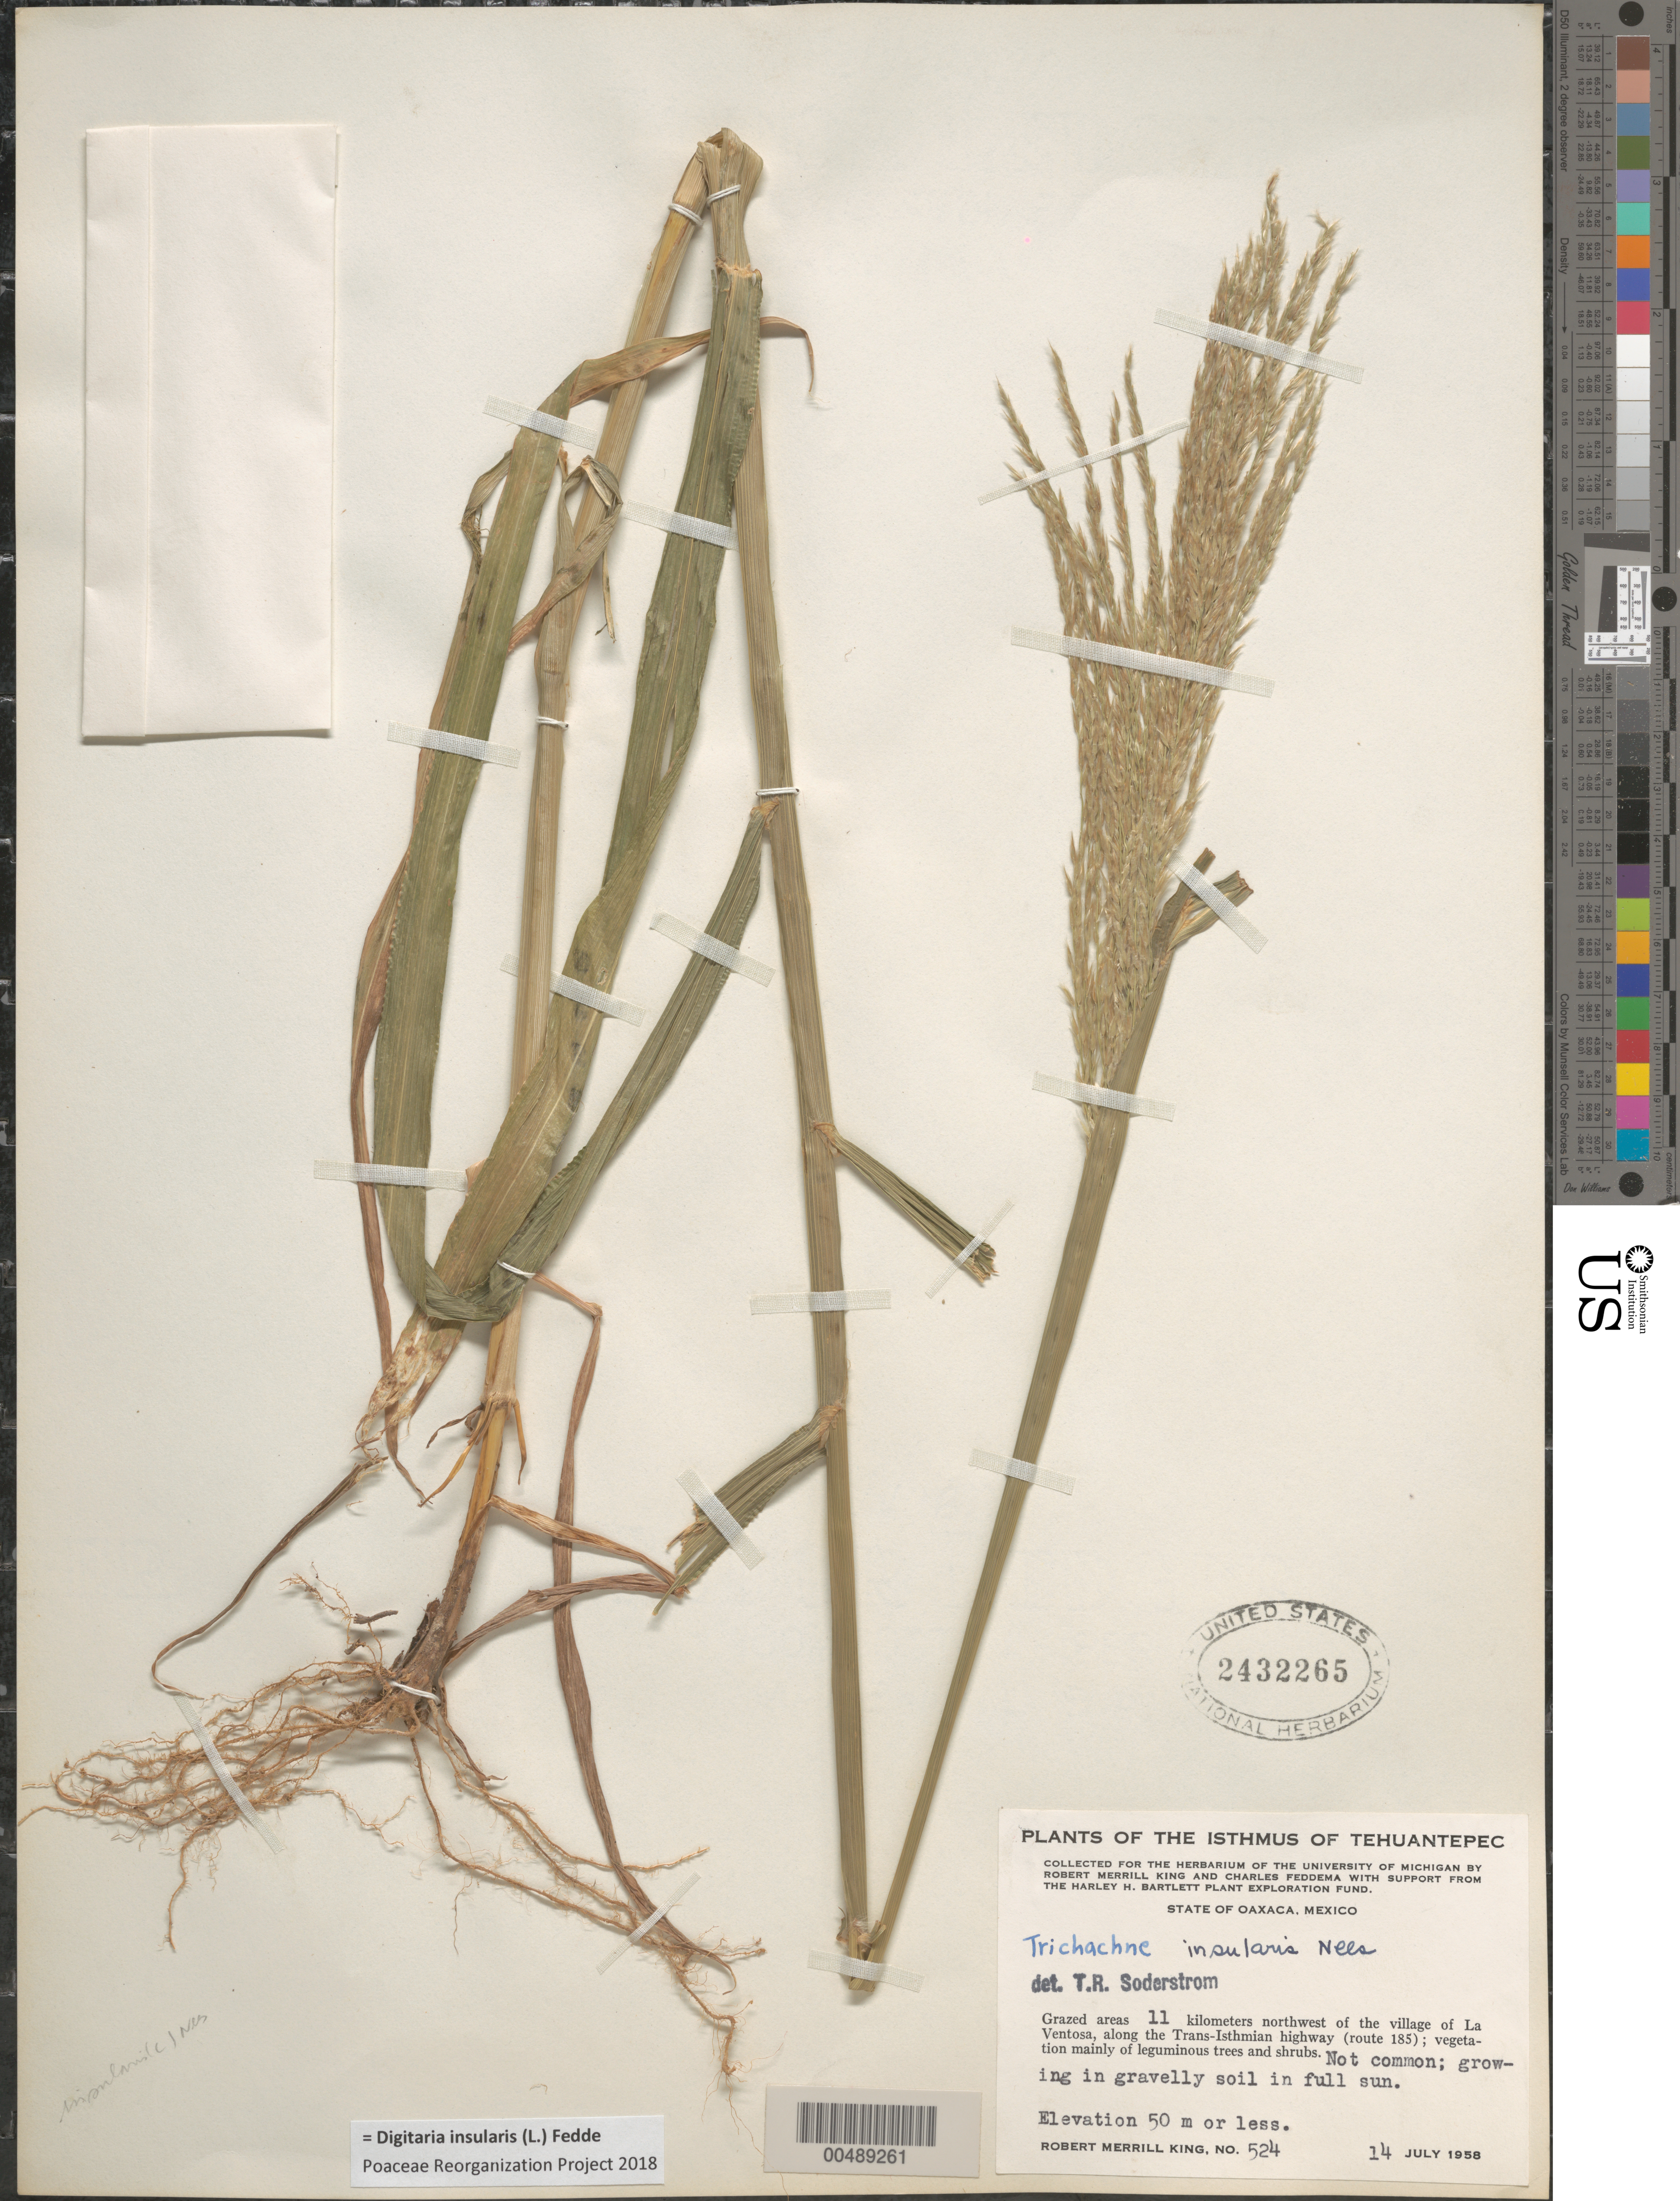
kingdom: Plantae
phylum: Tracheophyta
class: Liliopsida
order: Poales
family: Poaceae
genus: Digitaria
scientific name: Digitaria insularis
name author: (L.) Fedde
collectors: R. M. King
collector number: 524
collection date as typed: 14 Jul 1958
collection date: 1958-07-14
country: Mexico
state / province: Oaxaca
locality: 11 km NW of the village of La Ventosa, along the Trans-Isthmian Hwy (route 185)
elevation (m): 50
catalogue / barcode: US 2432265